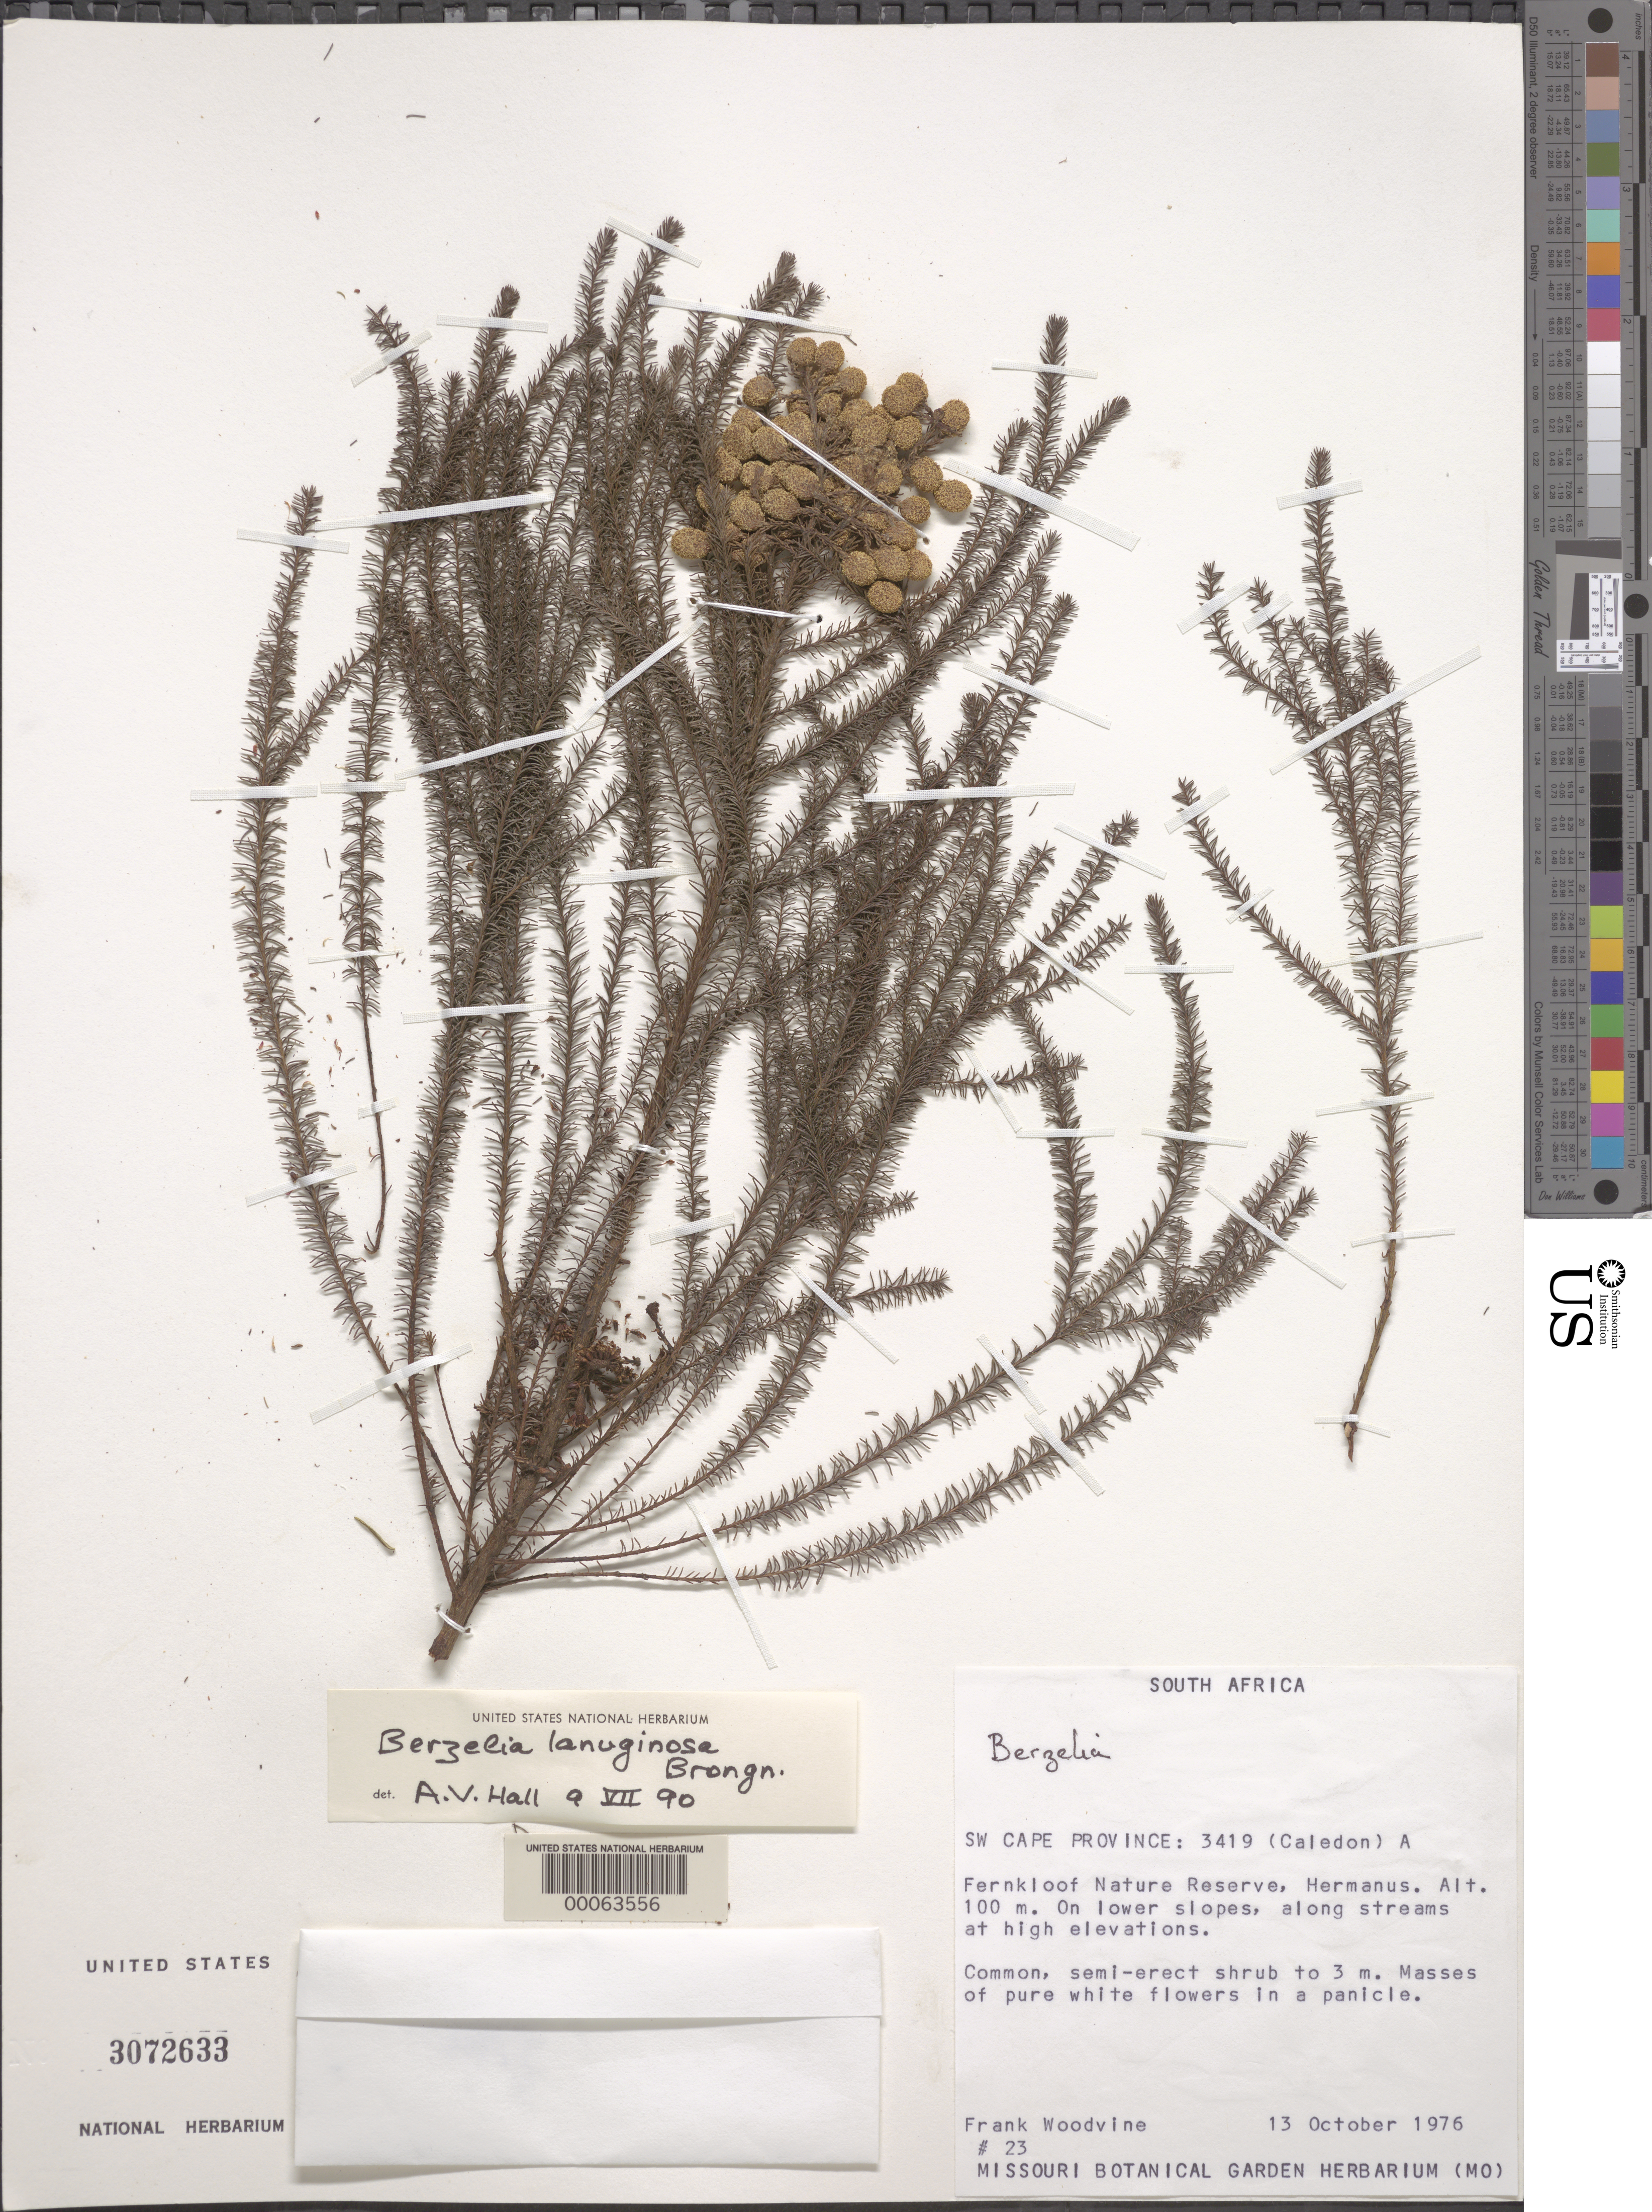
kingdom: Plantae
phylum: Tracheophyta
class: Magnoliopsida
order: Bruniales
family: Bruniaceae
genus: Berzelia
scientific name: Berzelia sp.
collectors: F. Woodvine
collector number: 23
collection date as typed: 13 Oct 1976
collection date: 1976-10-13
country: South Africa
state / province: Western Cape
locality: Fernkloof Nature Reserve, Hermanus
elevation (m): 100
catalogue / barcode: US 3072633